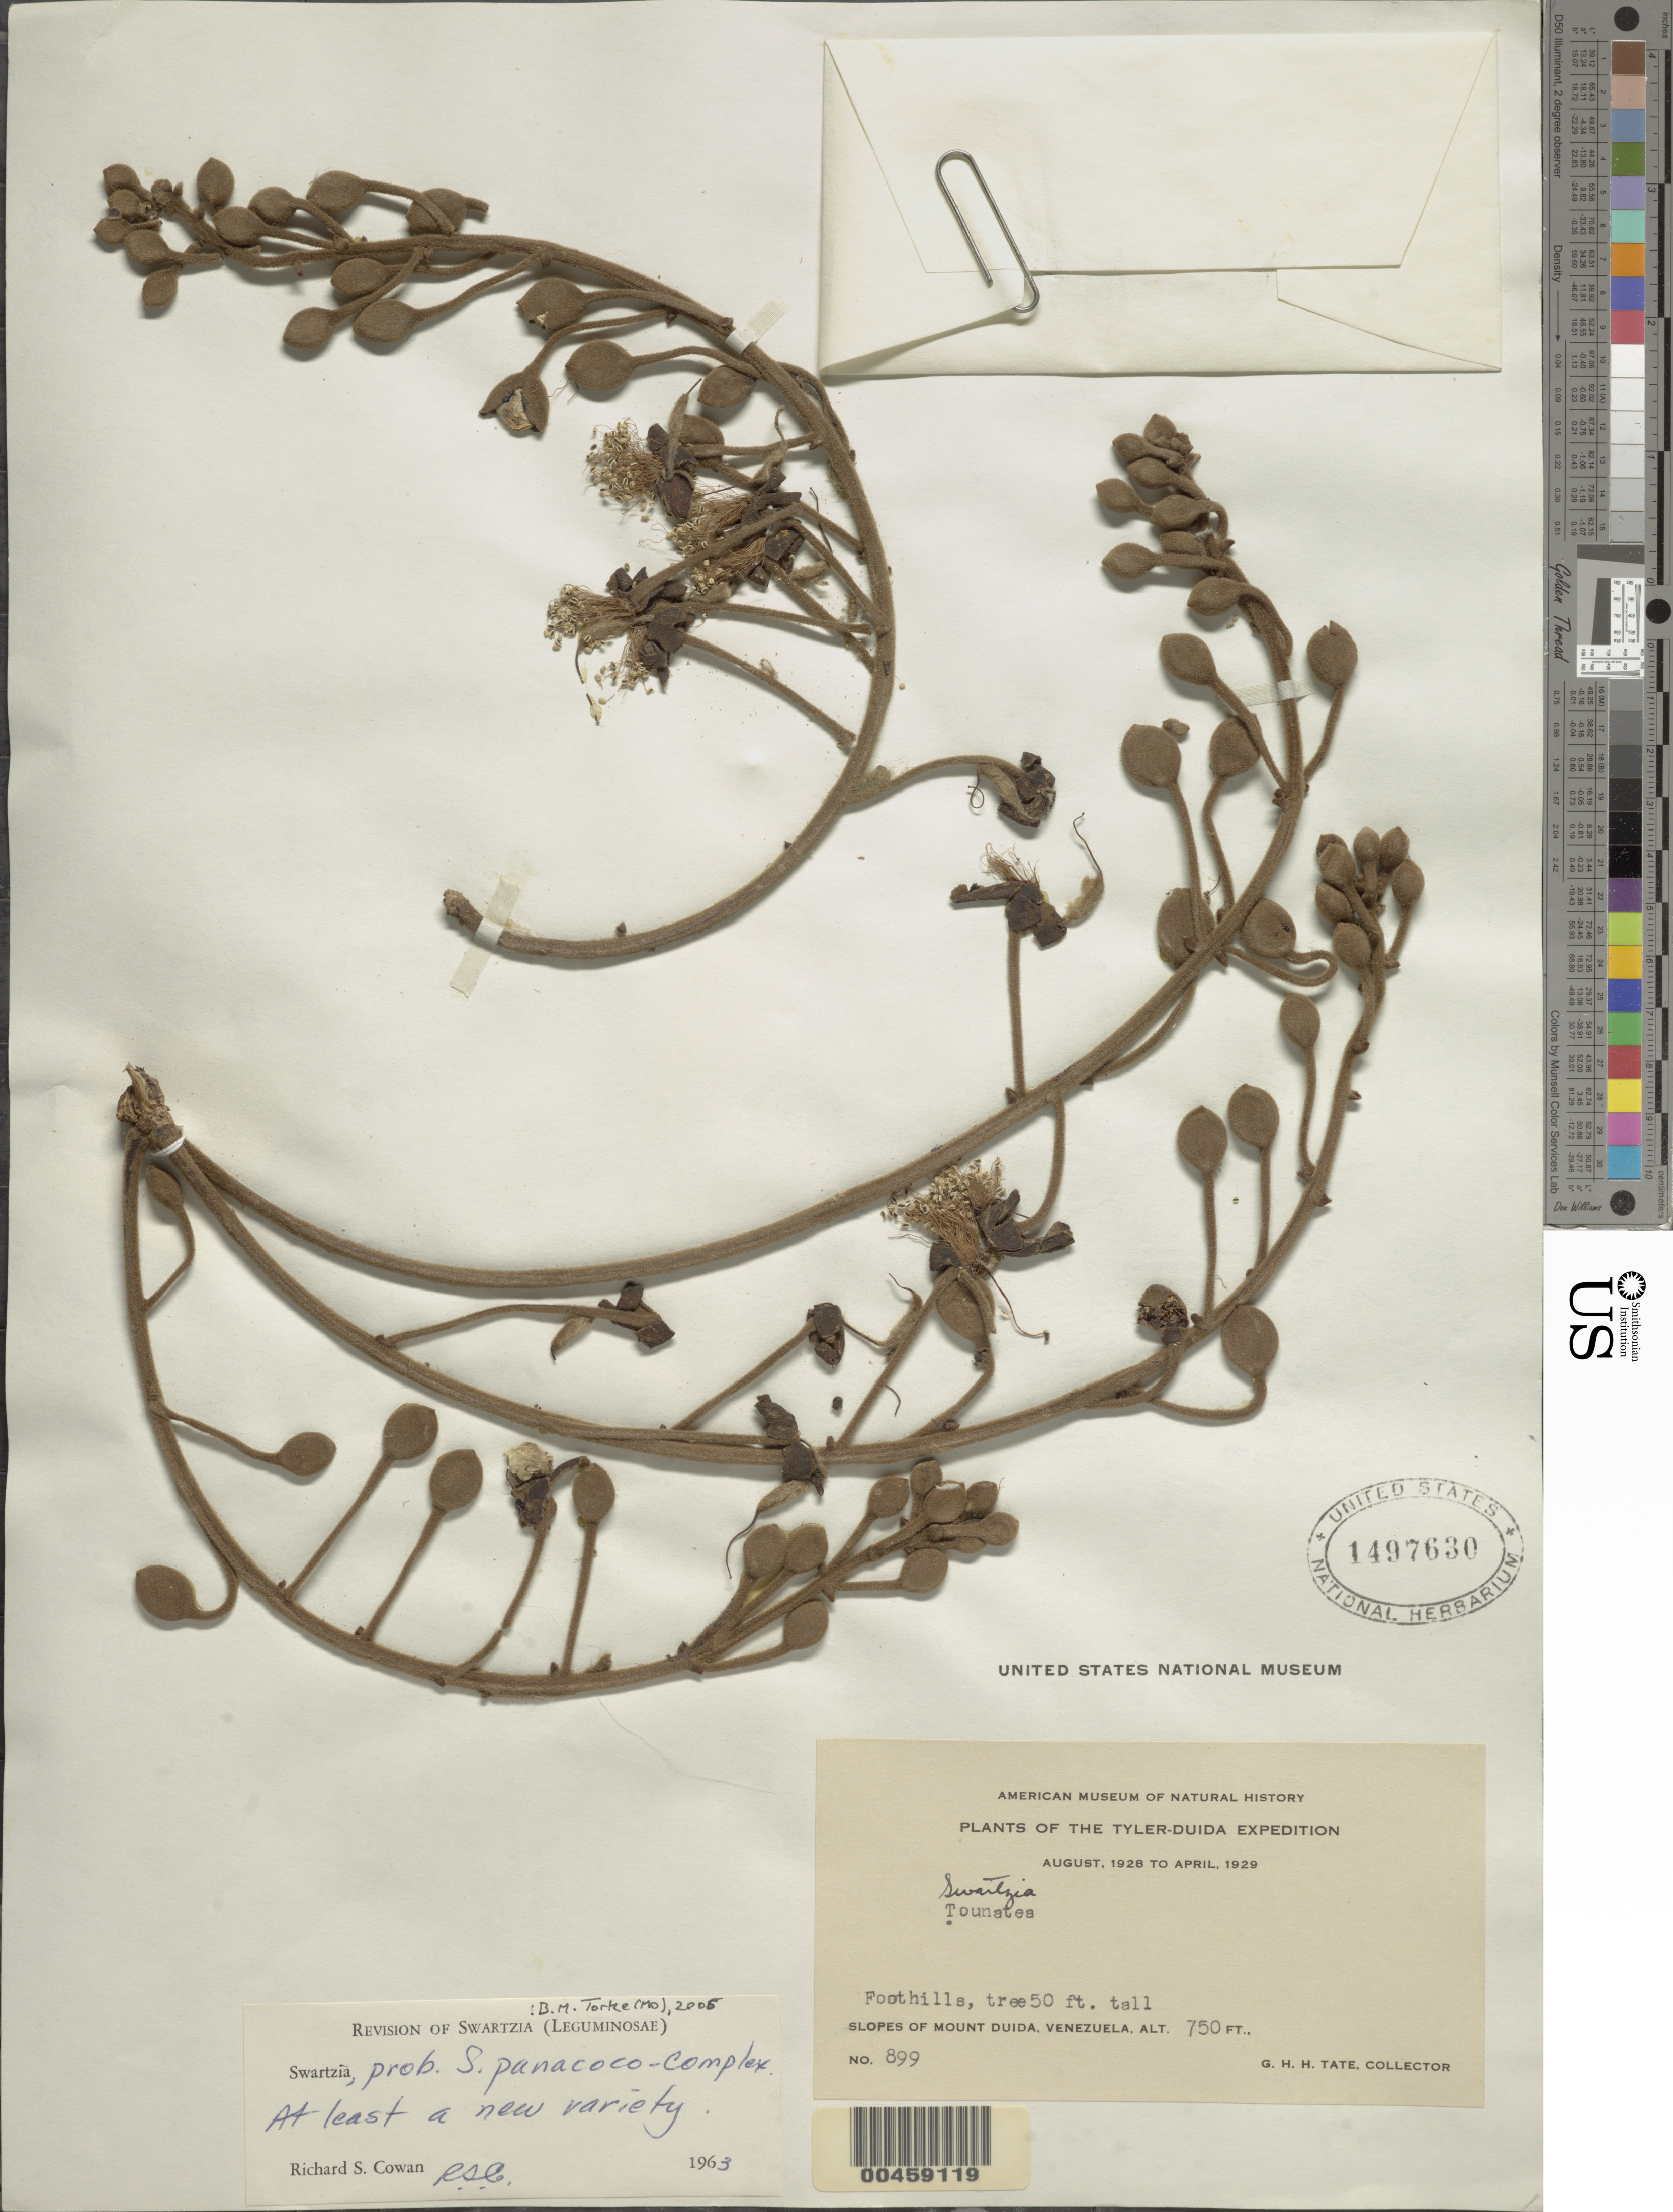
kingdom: Plantae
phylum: Tracheophyta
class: Magnoliopsida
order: Fabales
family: Fabaceae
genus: Swartzia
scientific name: Swartzia sp.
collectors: G. Tate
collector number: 899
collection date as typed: Aug 1928 to -- Apr 1929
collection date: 1928-08/1929-04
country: Venezuela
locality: Mt. Duida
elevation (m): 229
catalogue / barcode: US 1497630